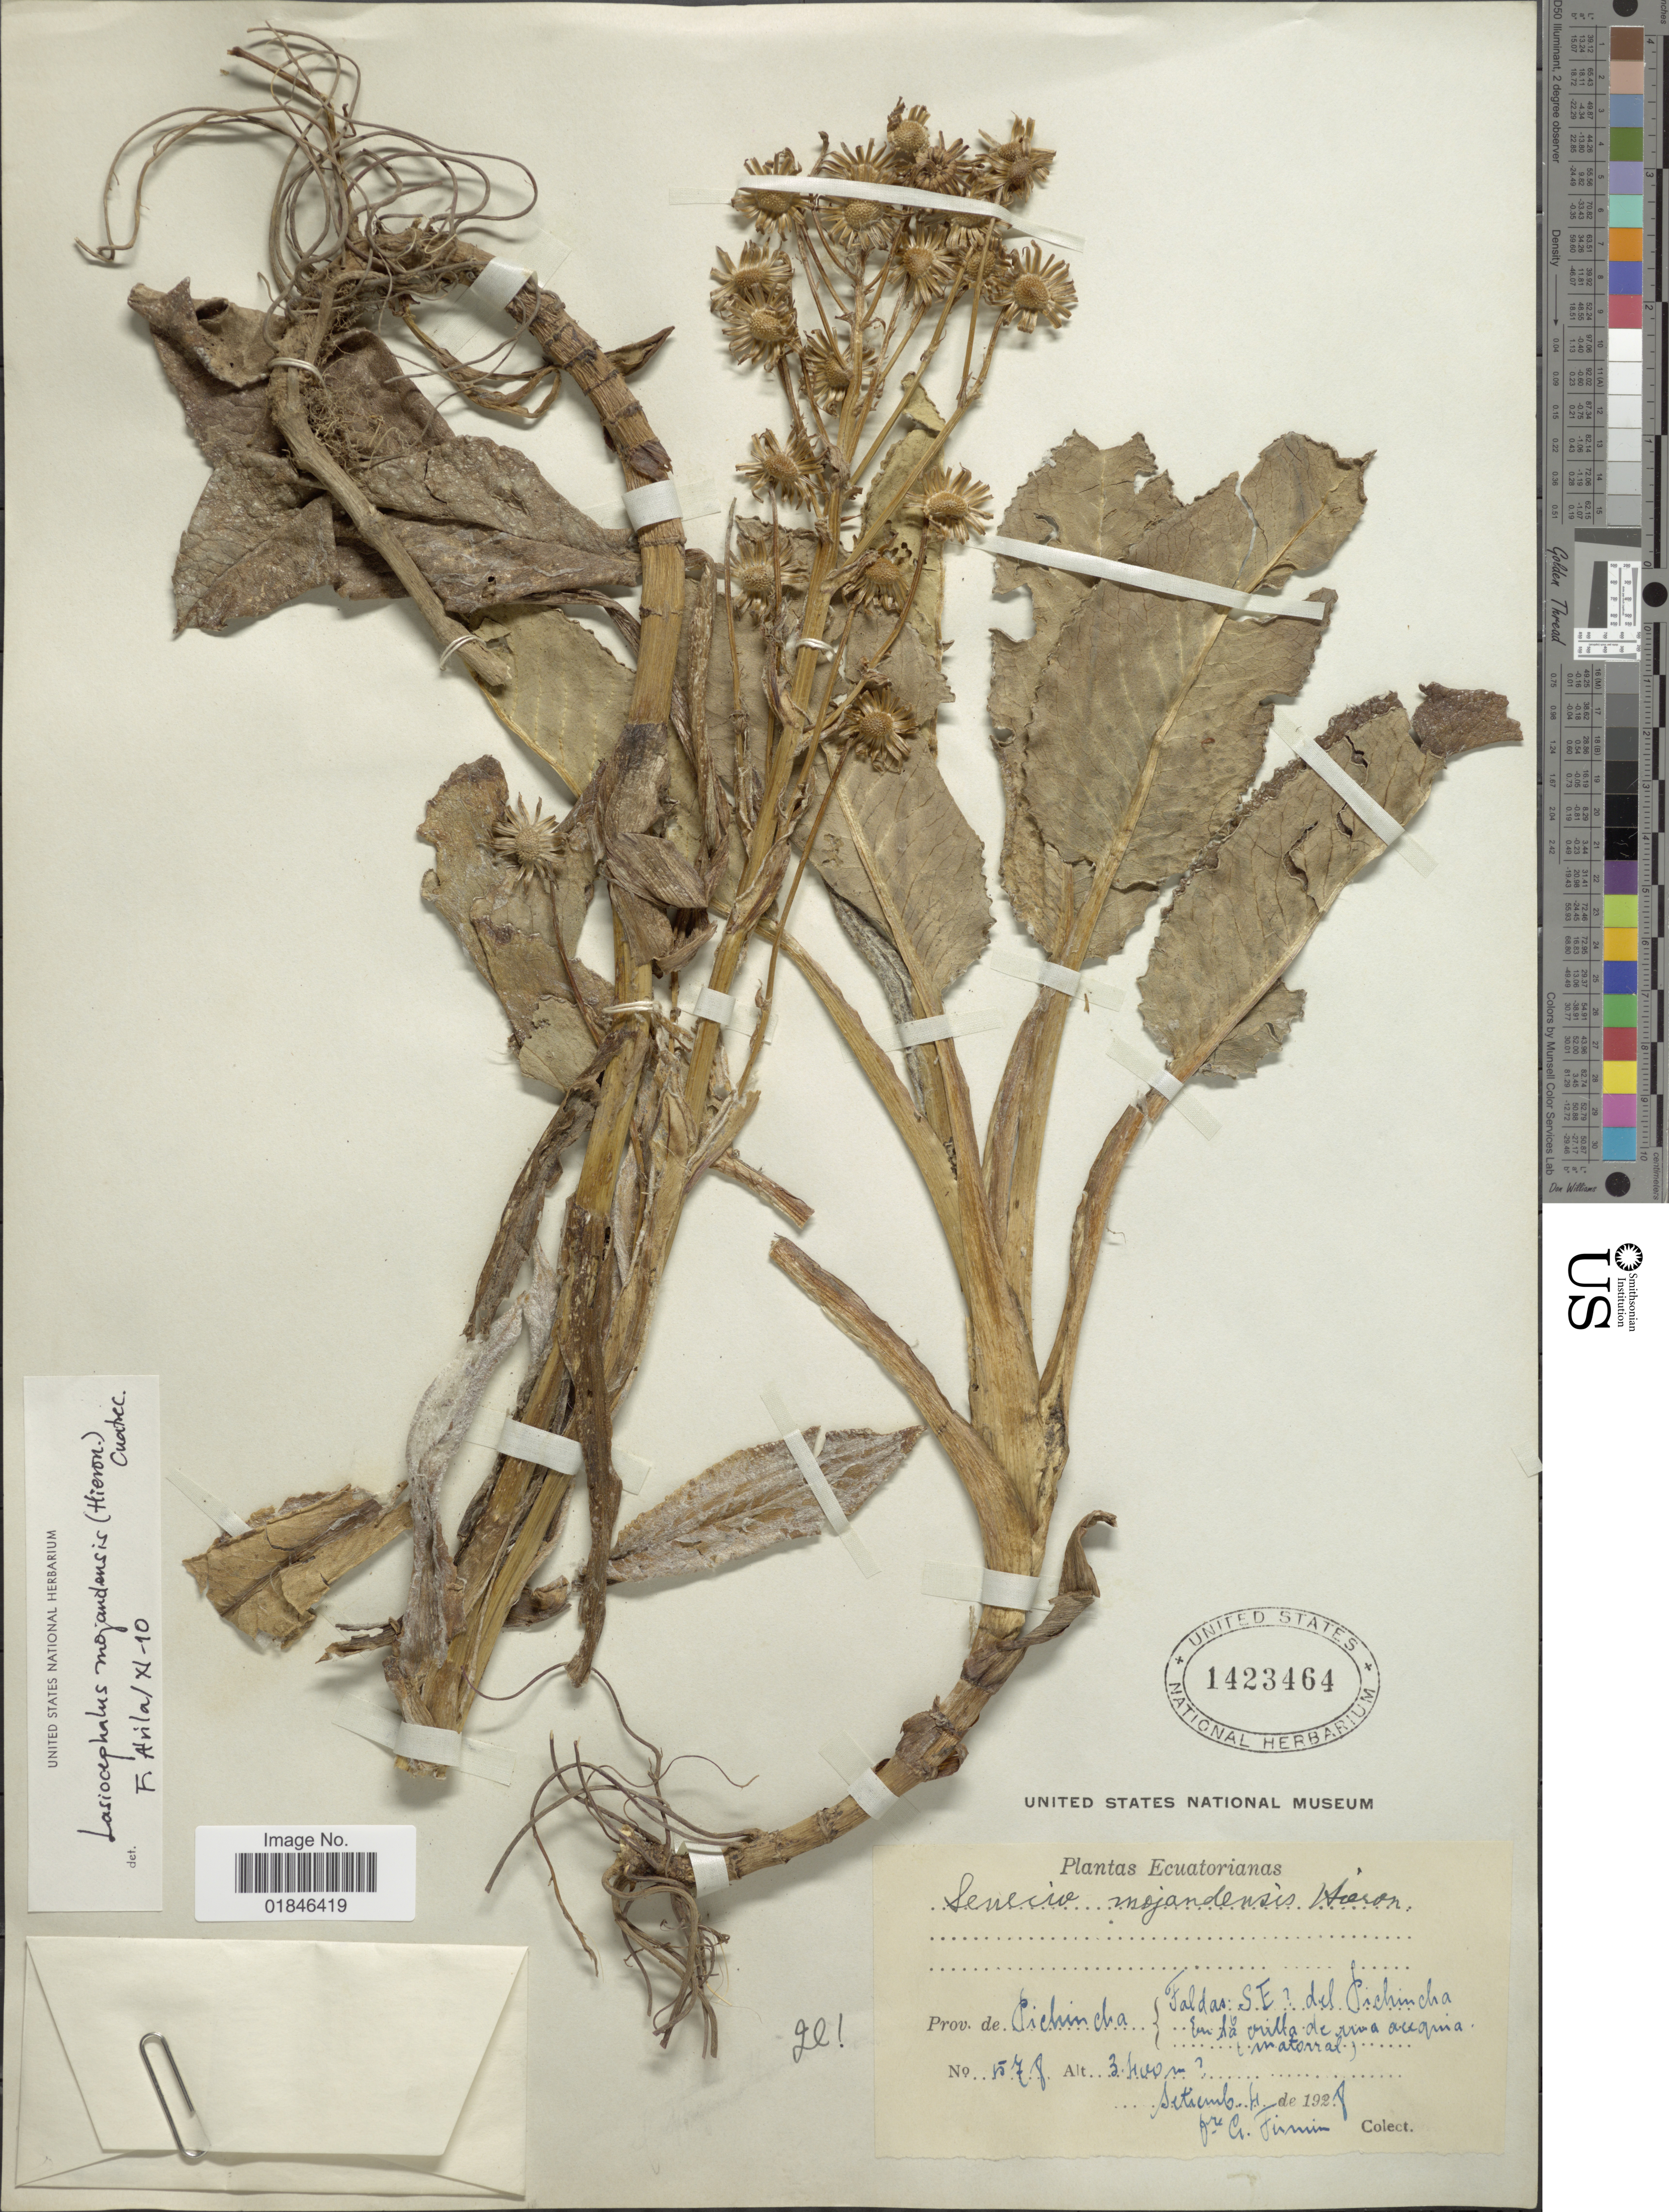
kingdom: Plantae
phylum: Tracheophyta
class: Magnoliopsida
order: Asterales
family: Asteraceae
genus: Senecio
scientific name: Senecio mojandensis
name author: Hieron.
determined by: Salomon, Luciana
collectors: F. Firmin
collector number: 578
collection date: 1928-09-04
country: Ecuador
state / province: Pichincha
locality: Prov. de Pichincha, Faldas SE del Pichincha En la orilla de una acequia matorral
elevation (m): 3400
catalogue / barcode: US 1423464